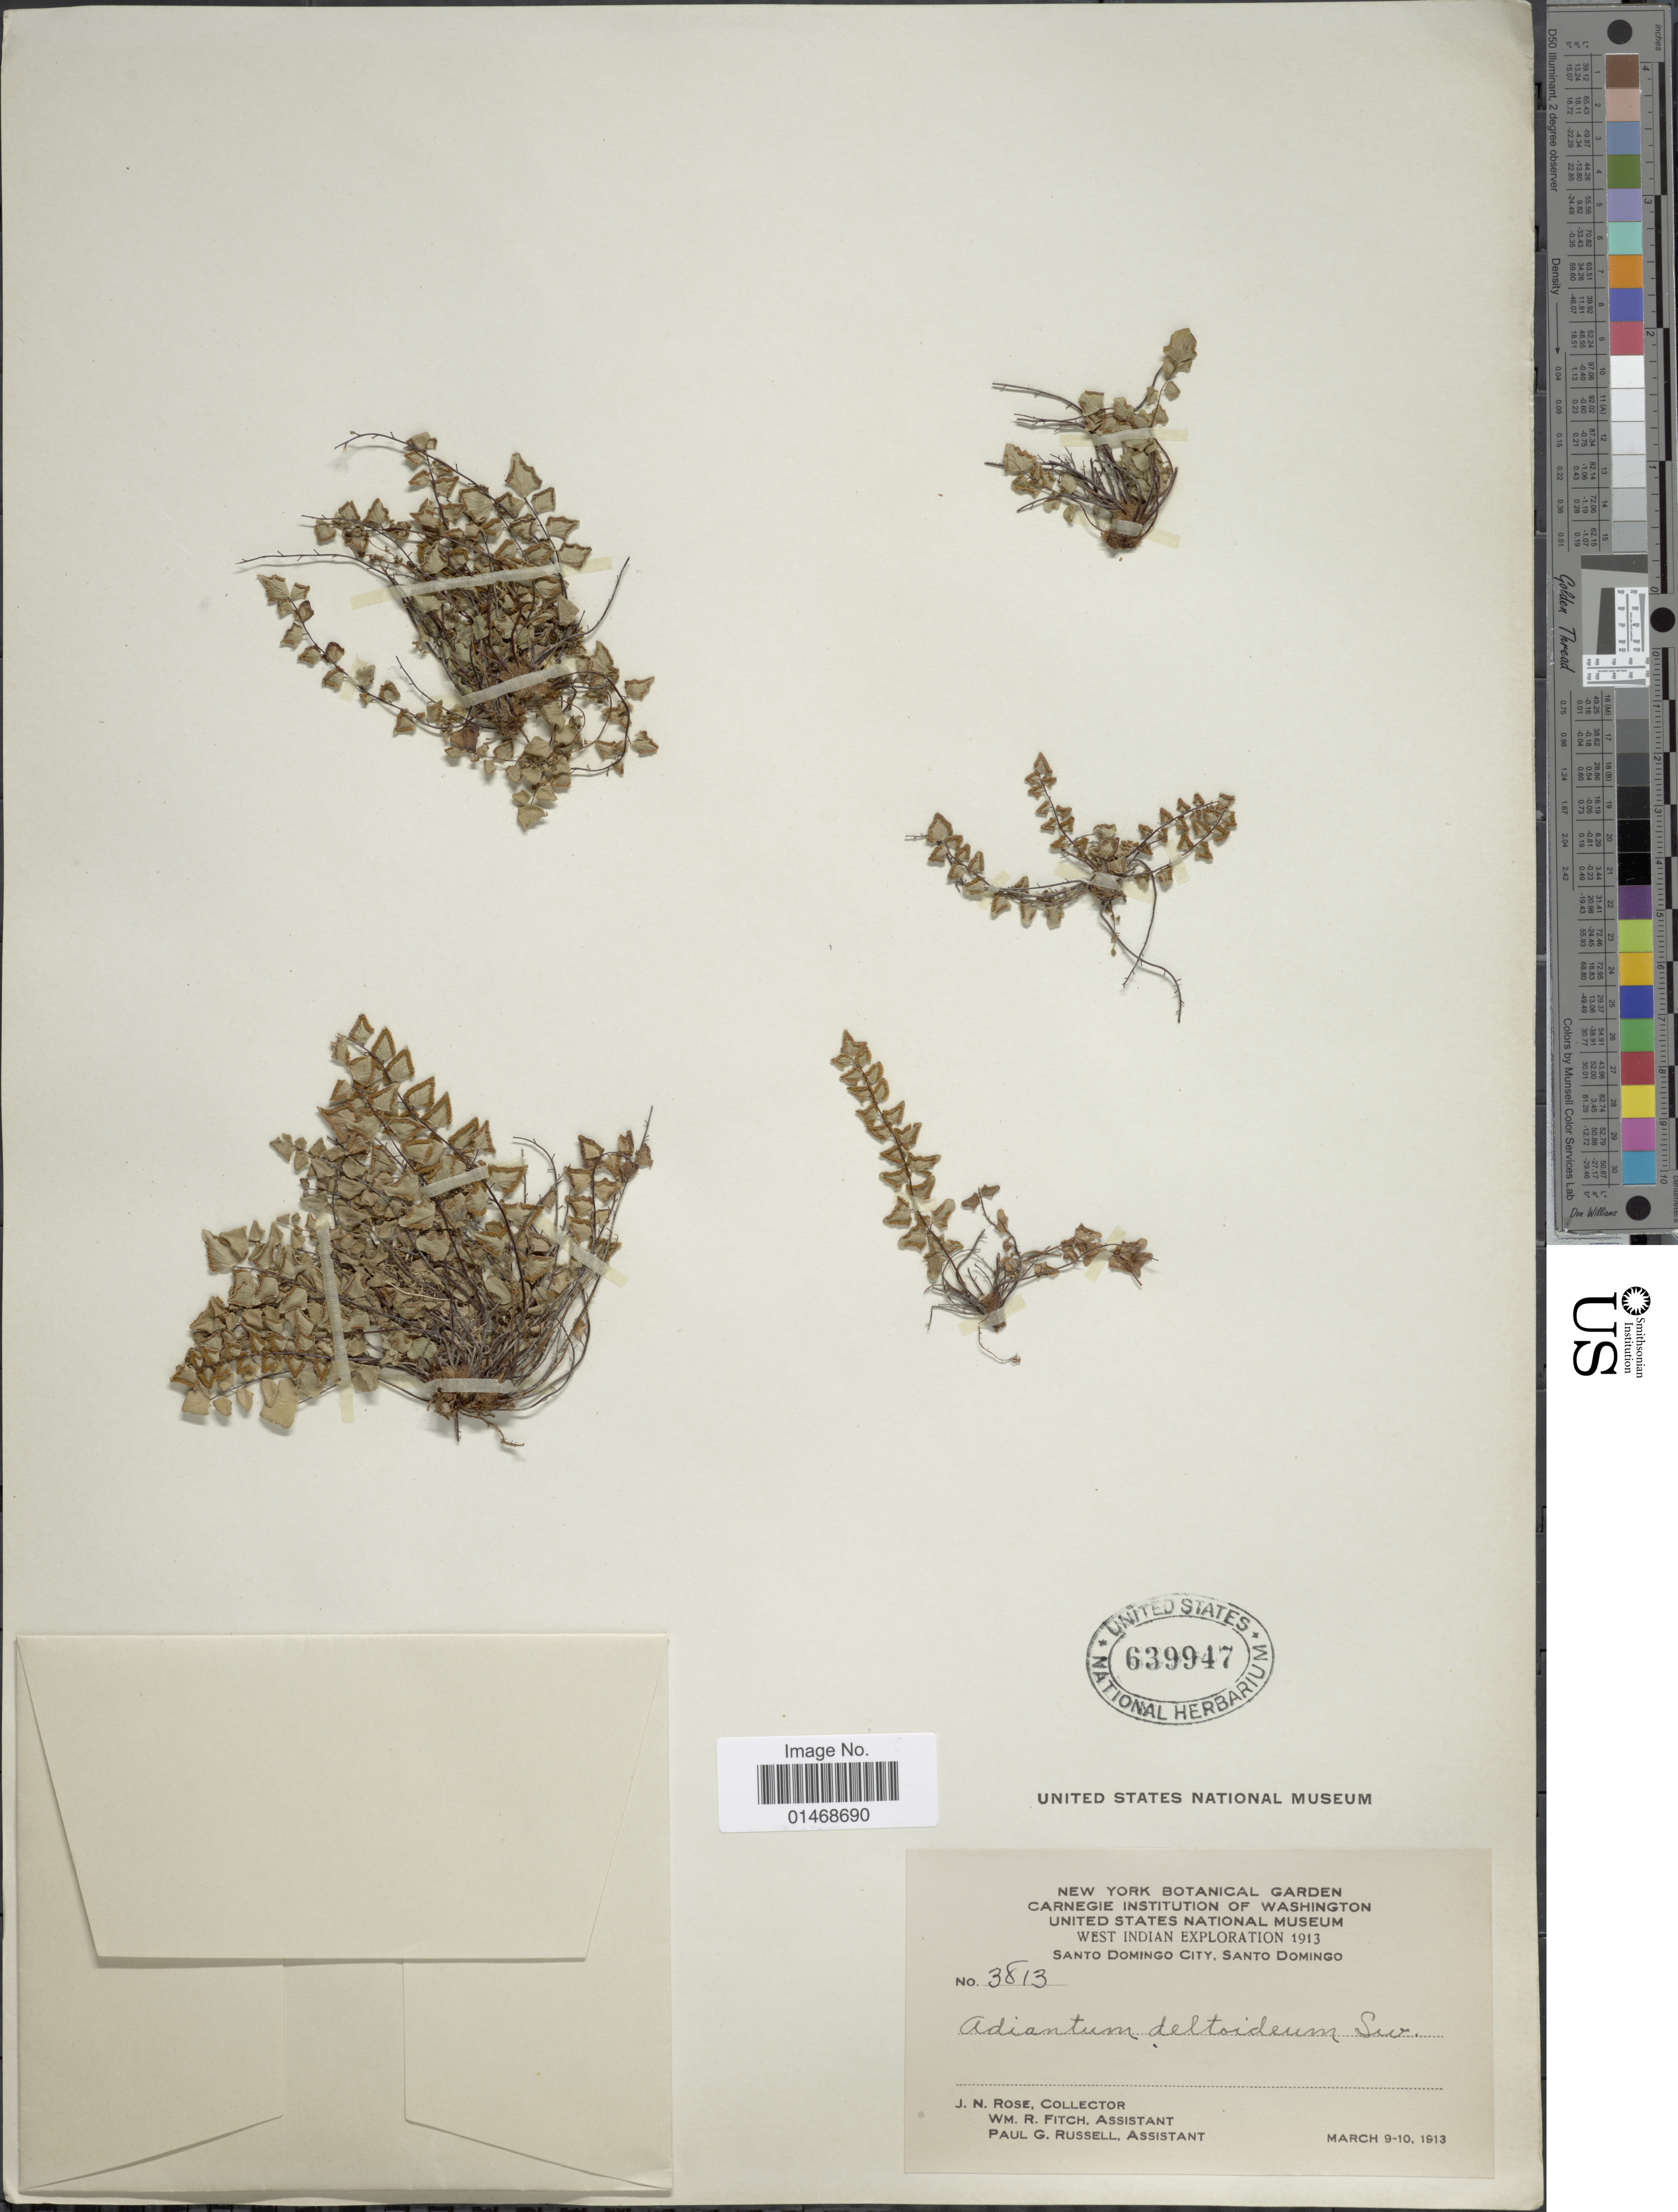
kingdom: Plantae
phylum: Tracheophyta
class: Polypodiopsida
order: Polypodiales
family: Pteridaceae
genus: Adiantum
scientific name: Adiantum deltoideum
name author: Sw.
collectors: J. N. Rose, W. R. Fitch & P. G. Russell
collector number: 3813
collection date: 1913-03-09/1913-03-10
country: Dominican Republic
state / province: Santo Domingo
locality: Santo Domingo City, Santo Domingo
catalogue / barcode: US 639947